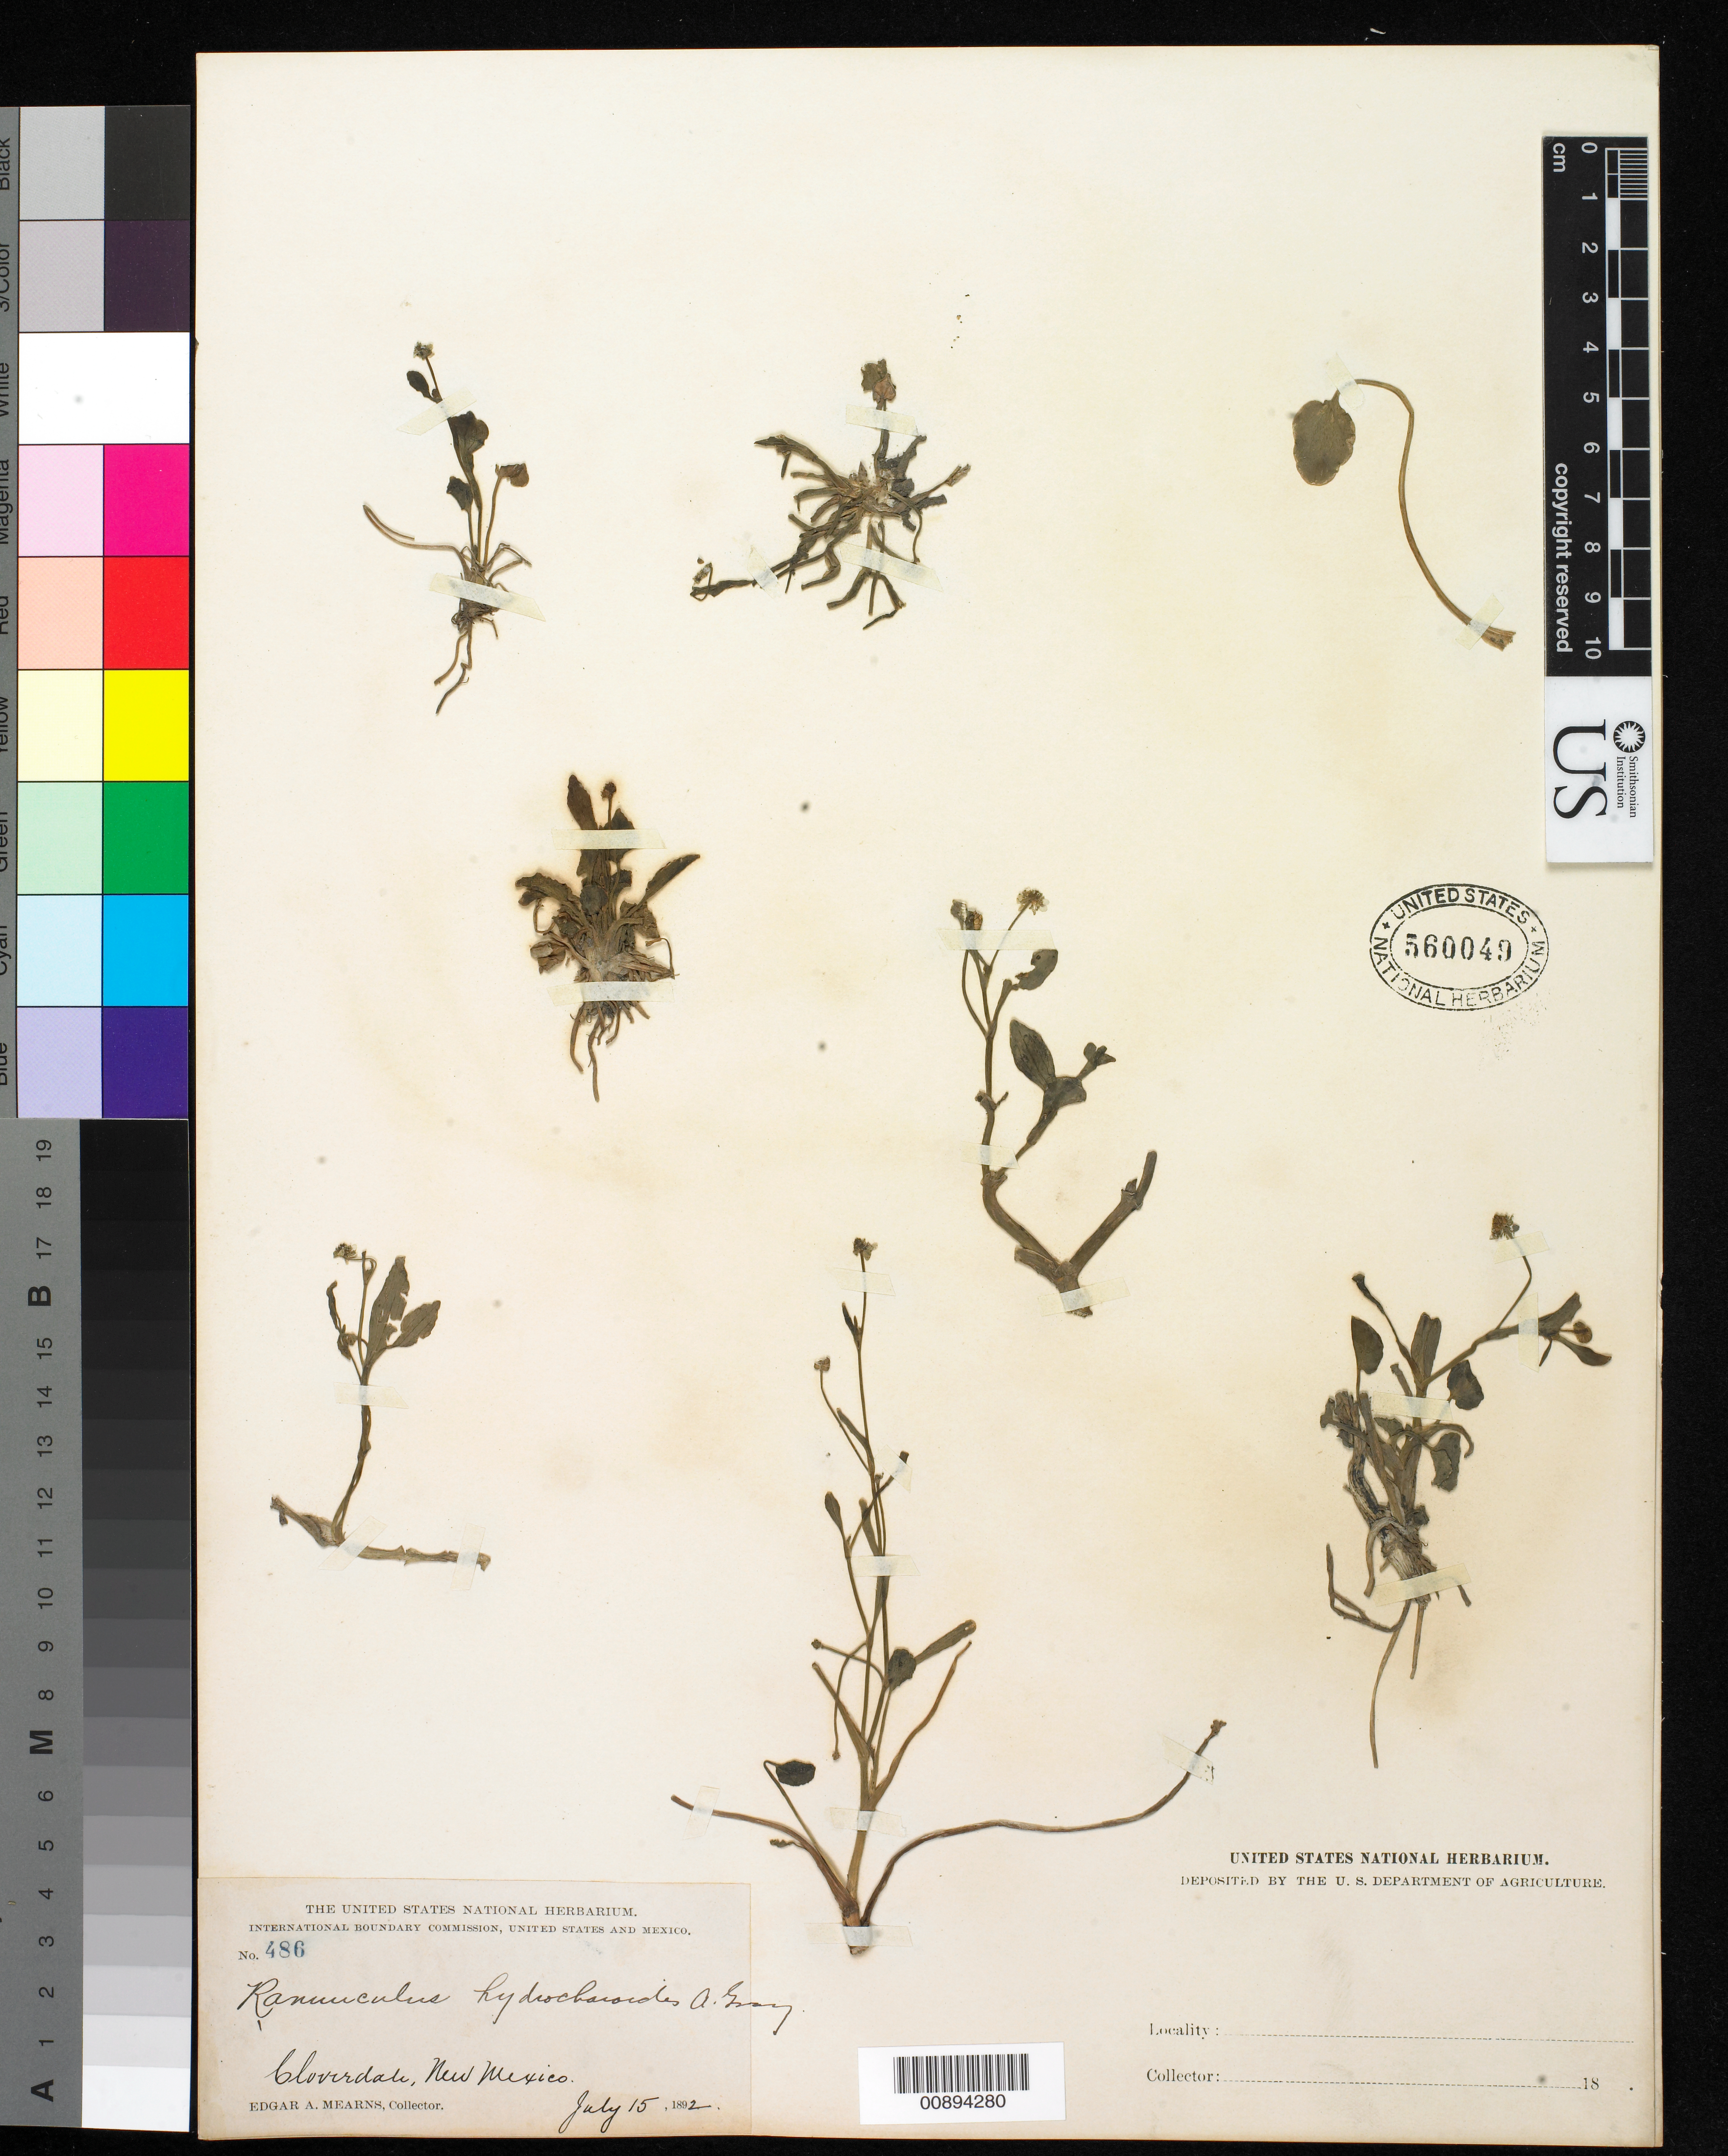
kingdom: Plantae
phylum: Tracheophyta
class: Magnoliopsida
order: Ranunculales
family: Ranunculaceae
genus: Ranunculus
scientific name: Ranunculus hydrocharoides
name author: A. Gray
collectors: E. A. Mearns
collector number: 486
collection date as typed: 15 Jul 1892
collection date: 1892-07-15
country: United States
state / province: New Mexico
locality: Cloverdale, New Mexico.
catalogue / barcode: US 560049